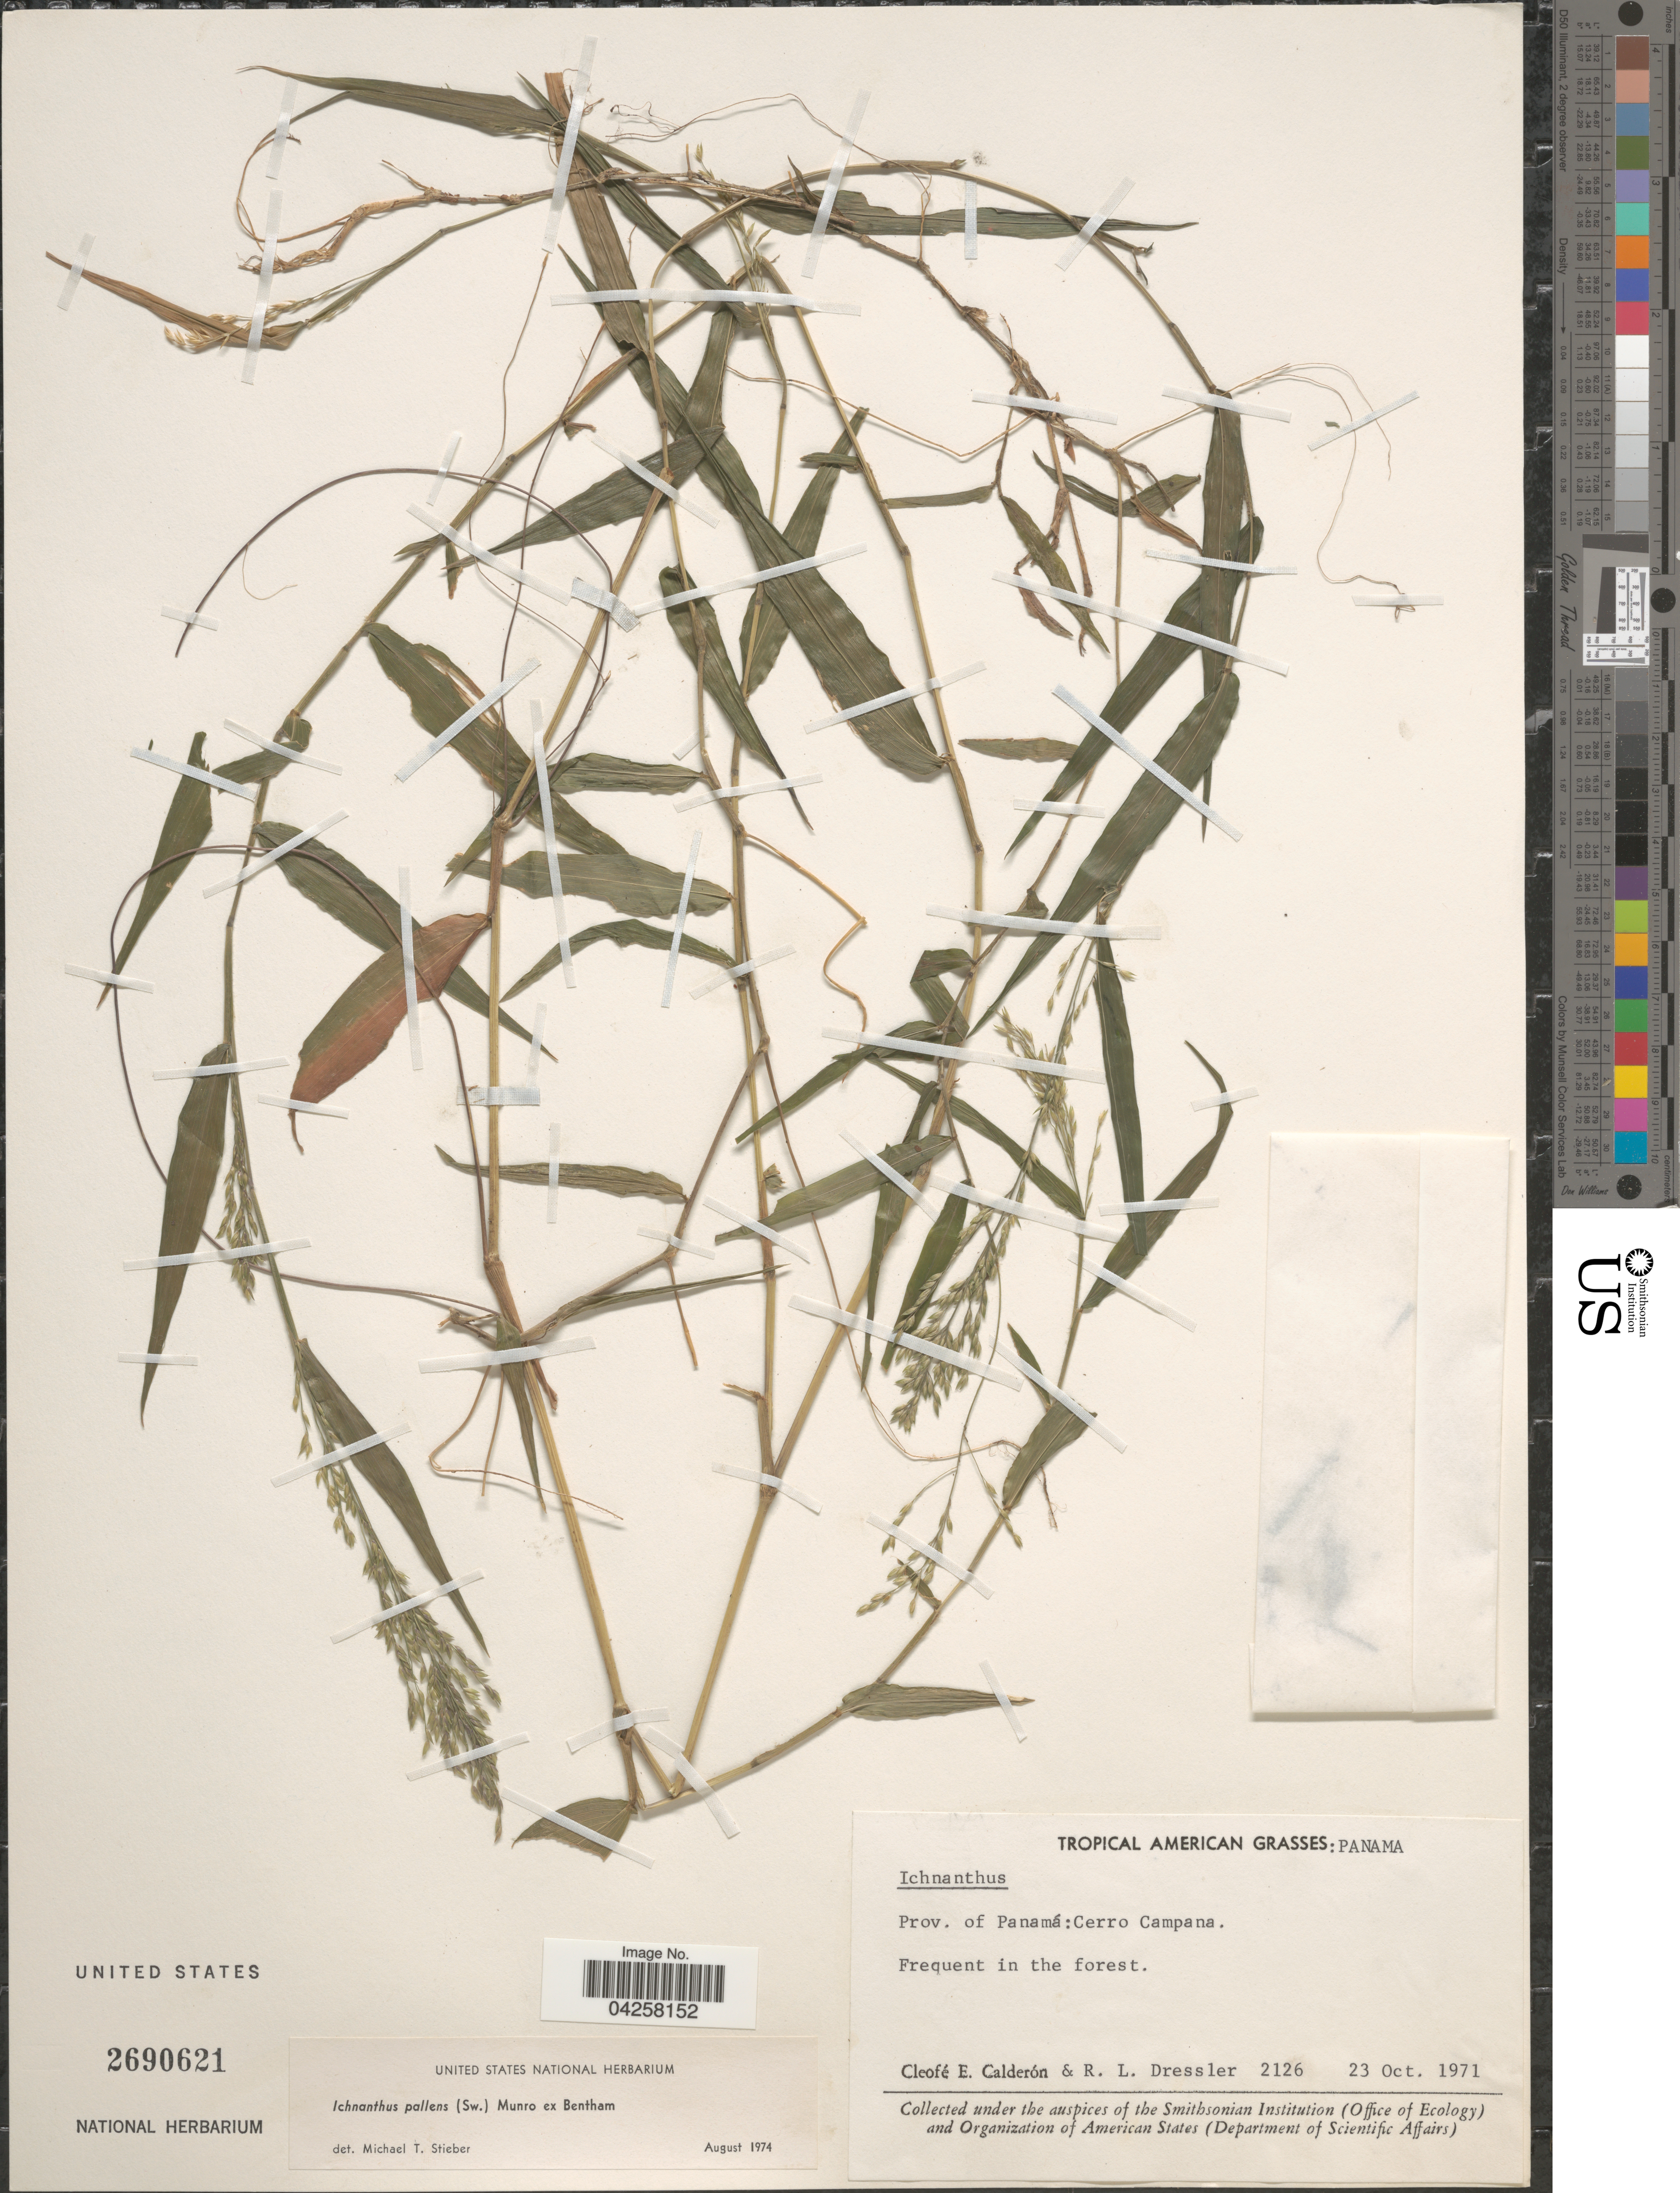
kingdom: Plantae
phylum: Tracheophyta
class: Liliopsida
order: Poales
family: Poaceae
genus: Ichnanthus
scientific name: Ichnanthus pallens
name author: (Sw.) Munro ex Benth.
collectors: C. E. Calderón & R. Dressler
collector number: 2126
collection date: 1971-10-23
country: Panama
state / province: Panamá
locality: Cerro Campana.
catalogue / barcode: US 2690621